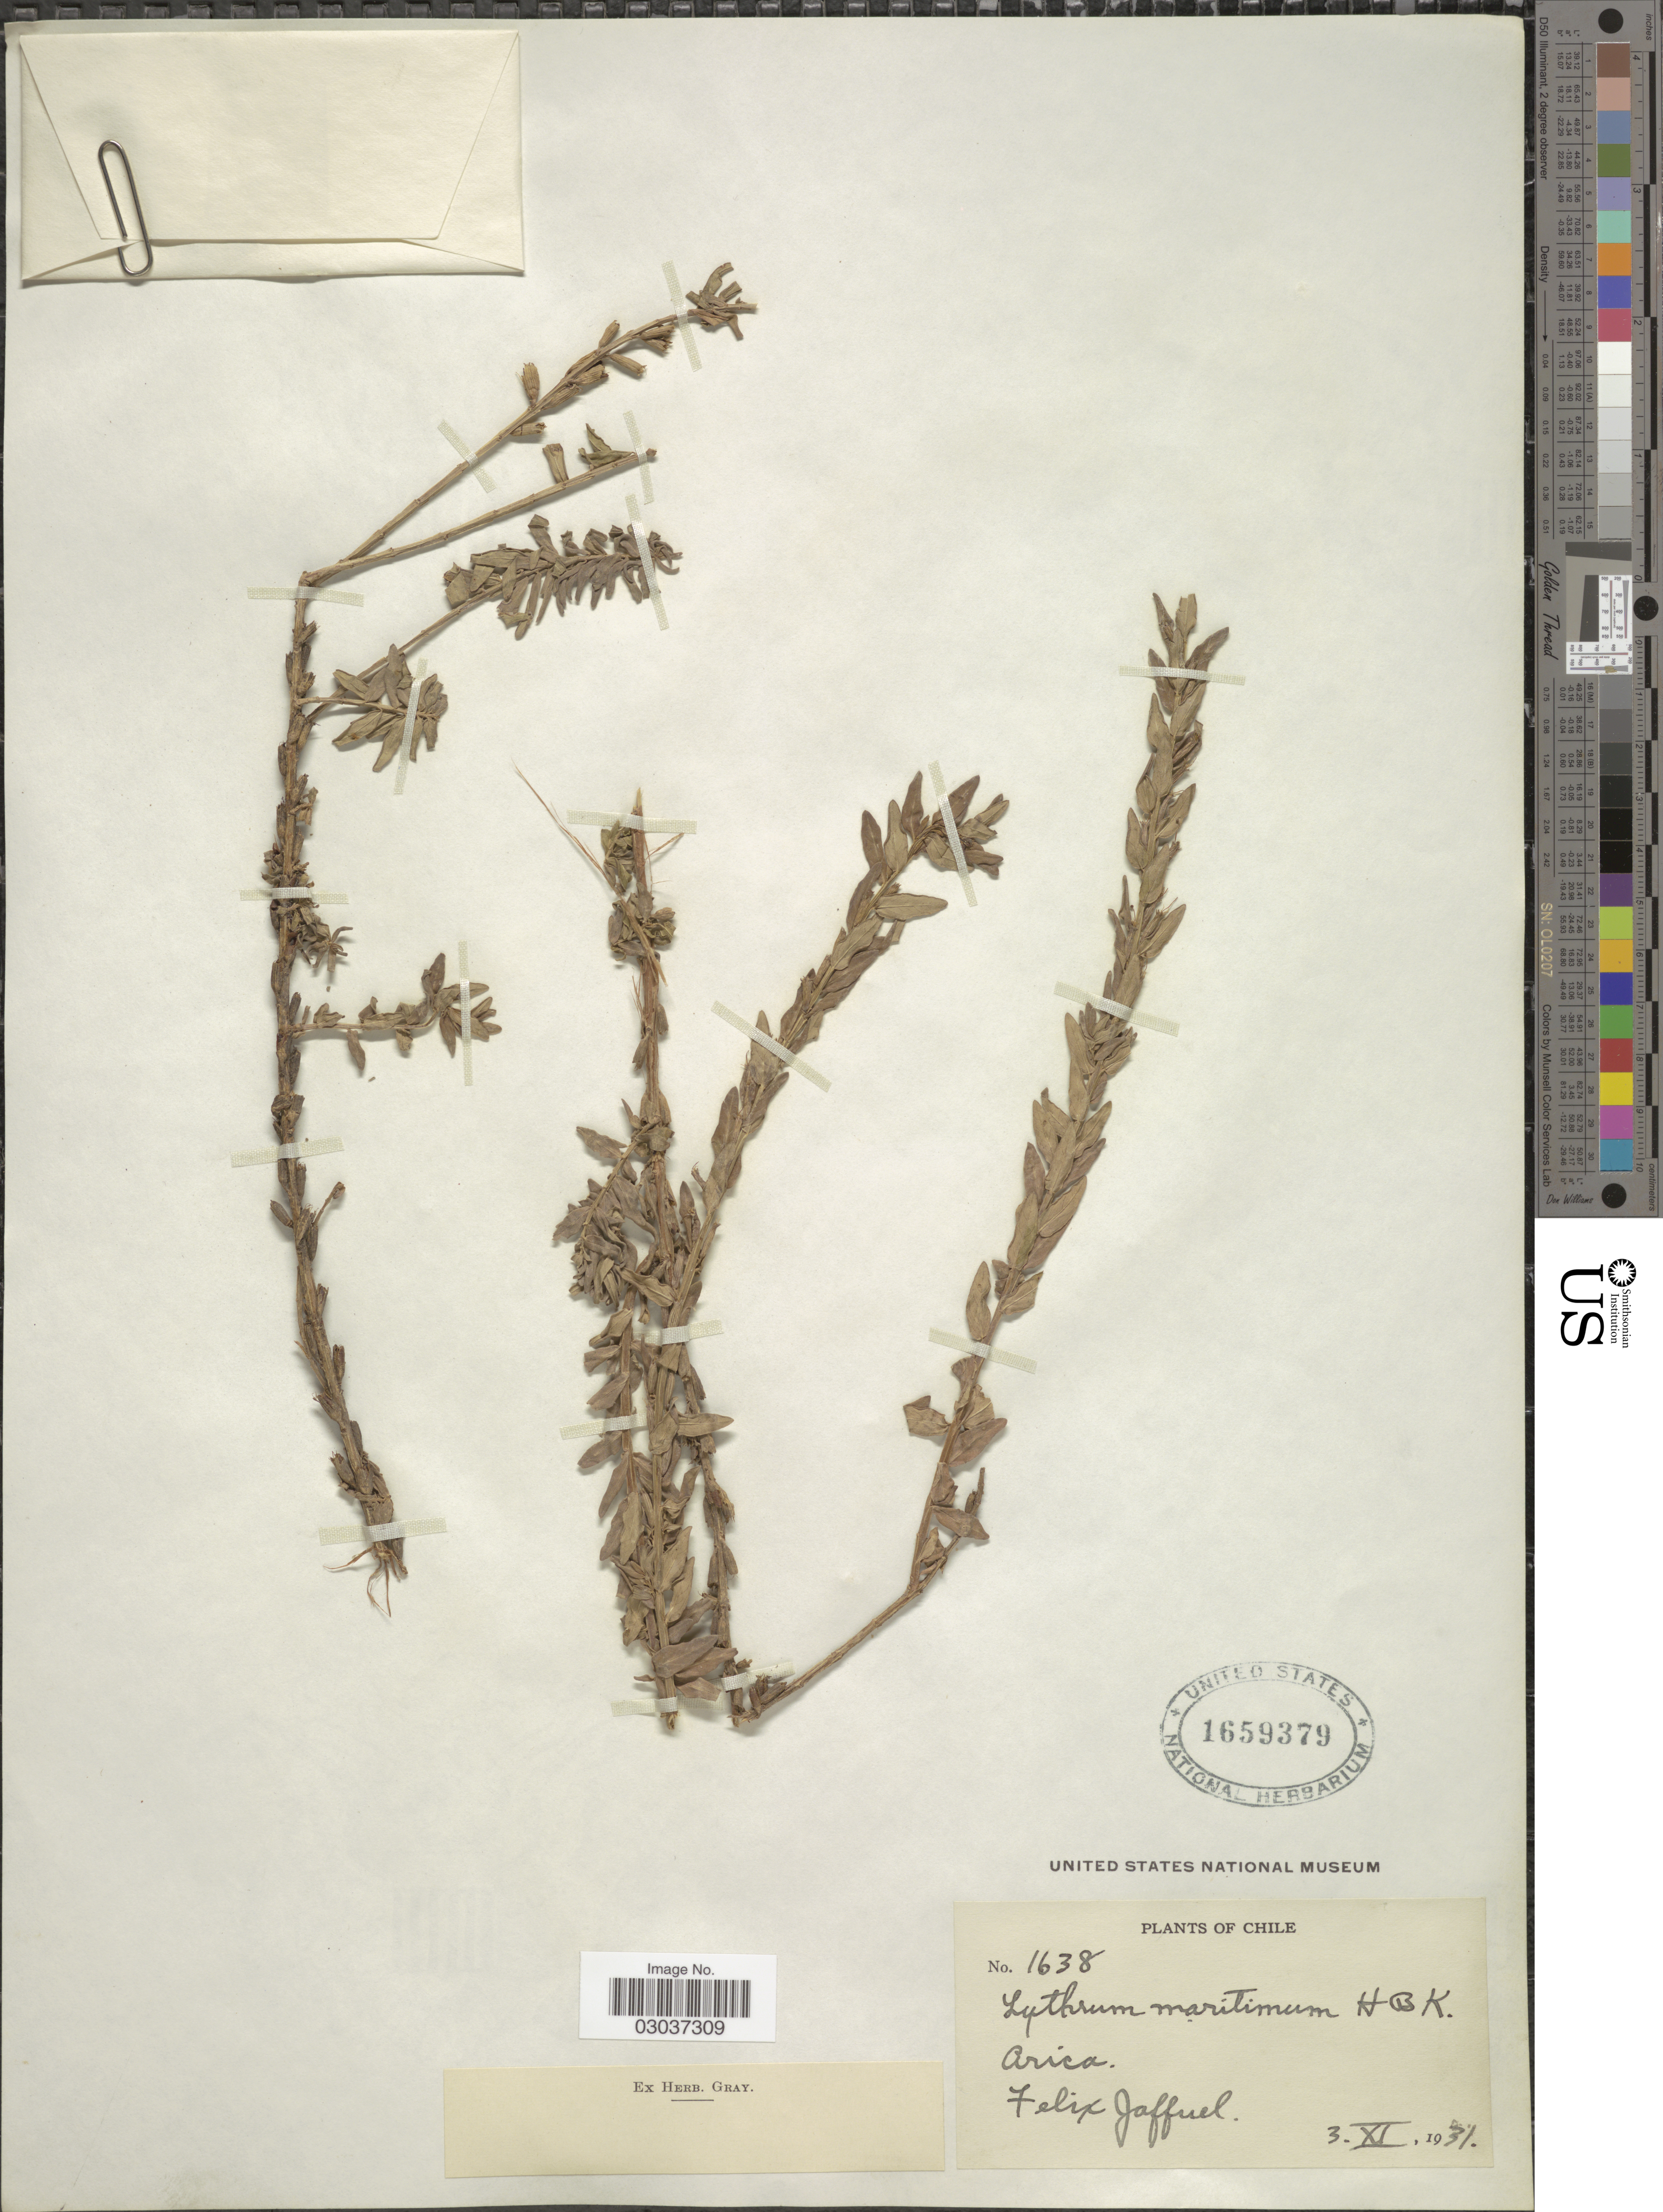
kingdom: Plantae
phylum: Tracheophyta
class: Magnoliopsida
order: Myrtales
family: Lythraceae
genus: Lythrum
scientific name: Lythrum maritimum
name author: Kunth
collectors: F. Jaffuel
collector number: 1638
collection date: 1931-11-03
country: Chile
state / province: Arica y Parinacota (XV)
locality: Arica.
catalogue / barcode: US 1659379